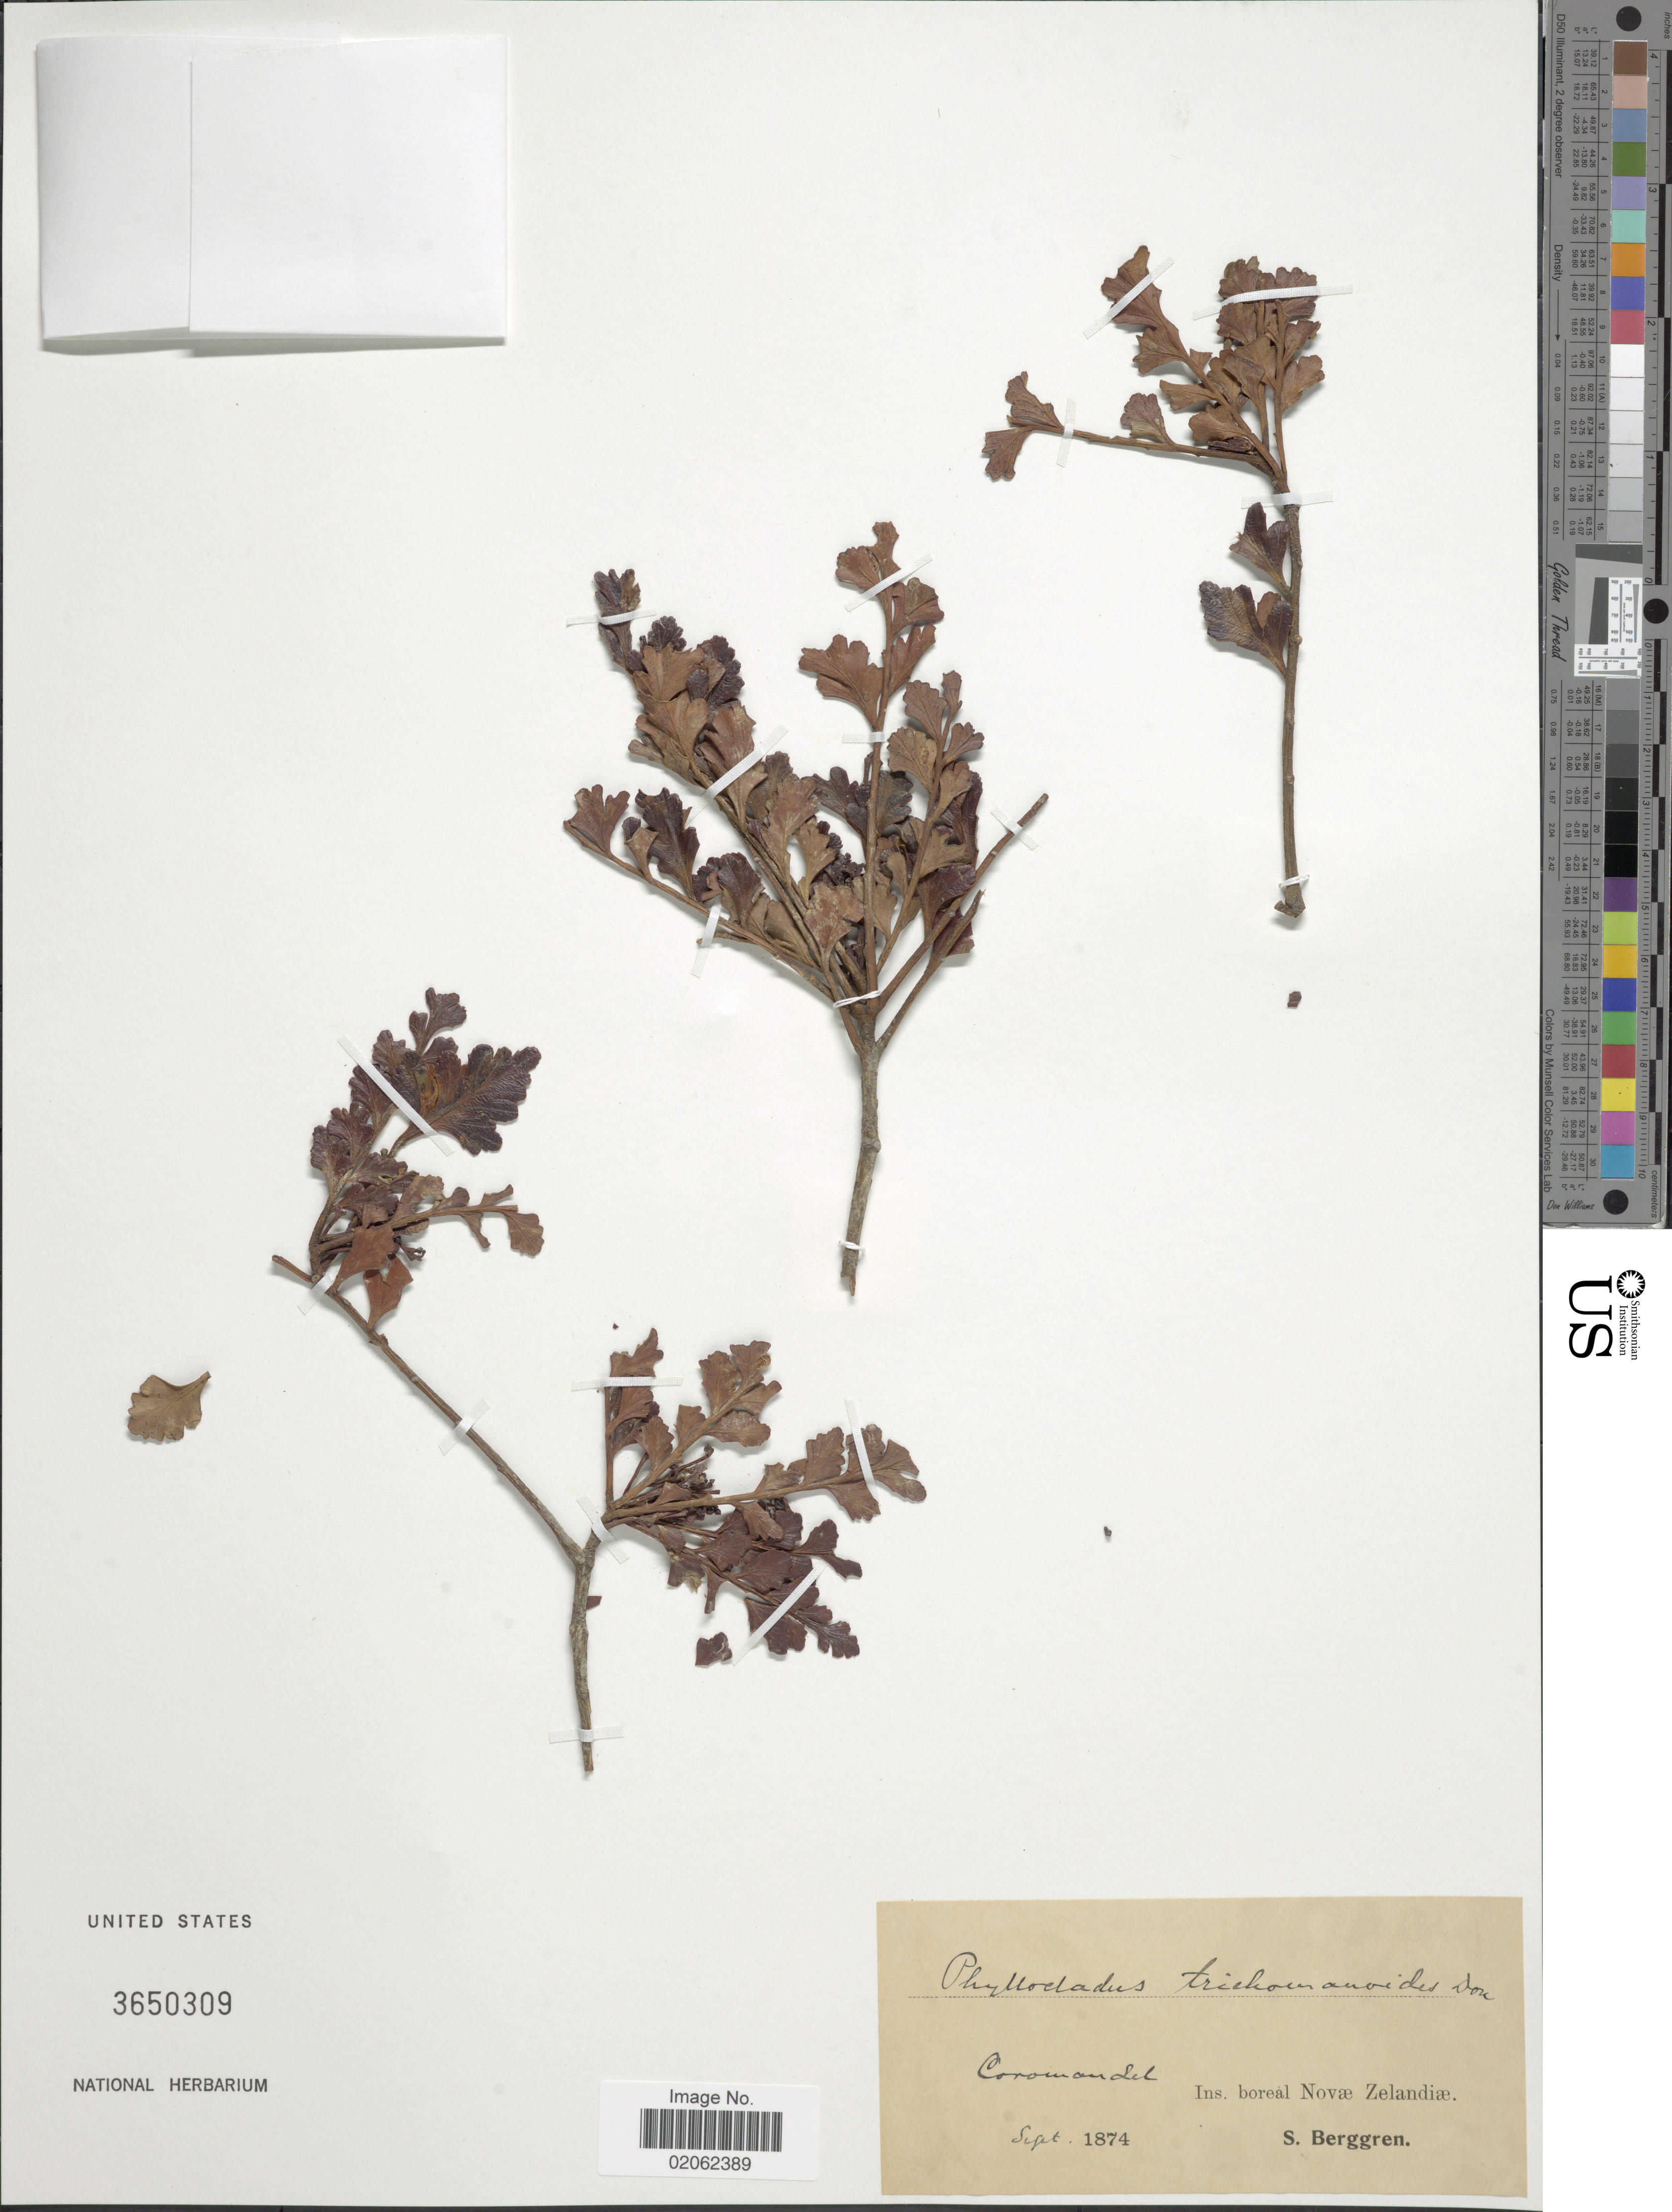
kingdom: Plantae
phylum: Tracheophyta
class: Pinopsida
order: Pinales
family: Phyllocladaceae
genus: Phyllocladus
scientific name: Phyllocladus trichomanoides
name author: D. Don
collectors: S. Berggren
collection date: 1874-09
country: New Zealand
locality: Coromandel, Ins boreal Novæ Zelandiæ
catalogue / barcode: US 3650309